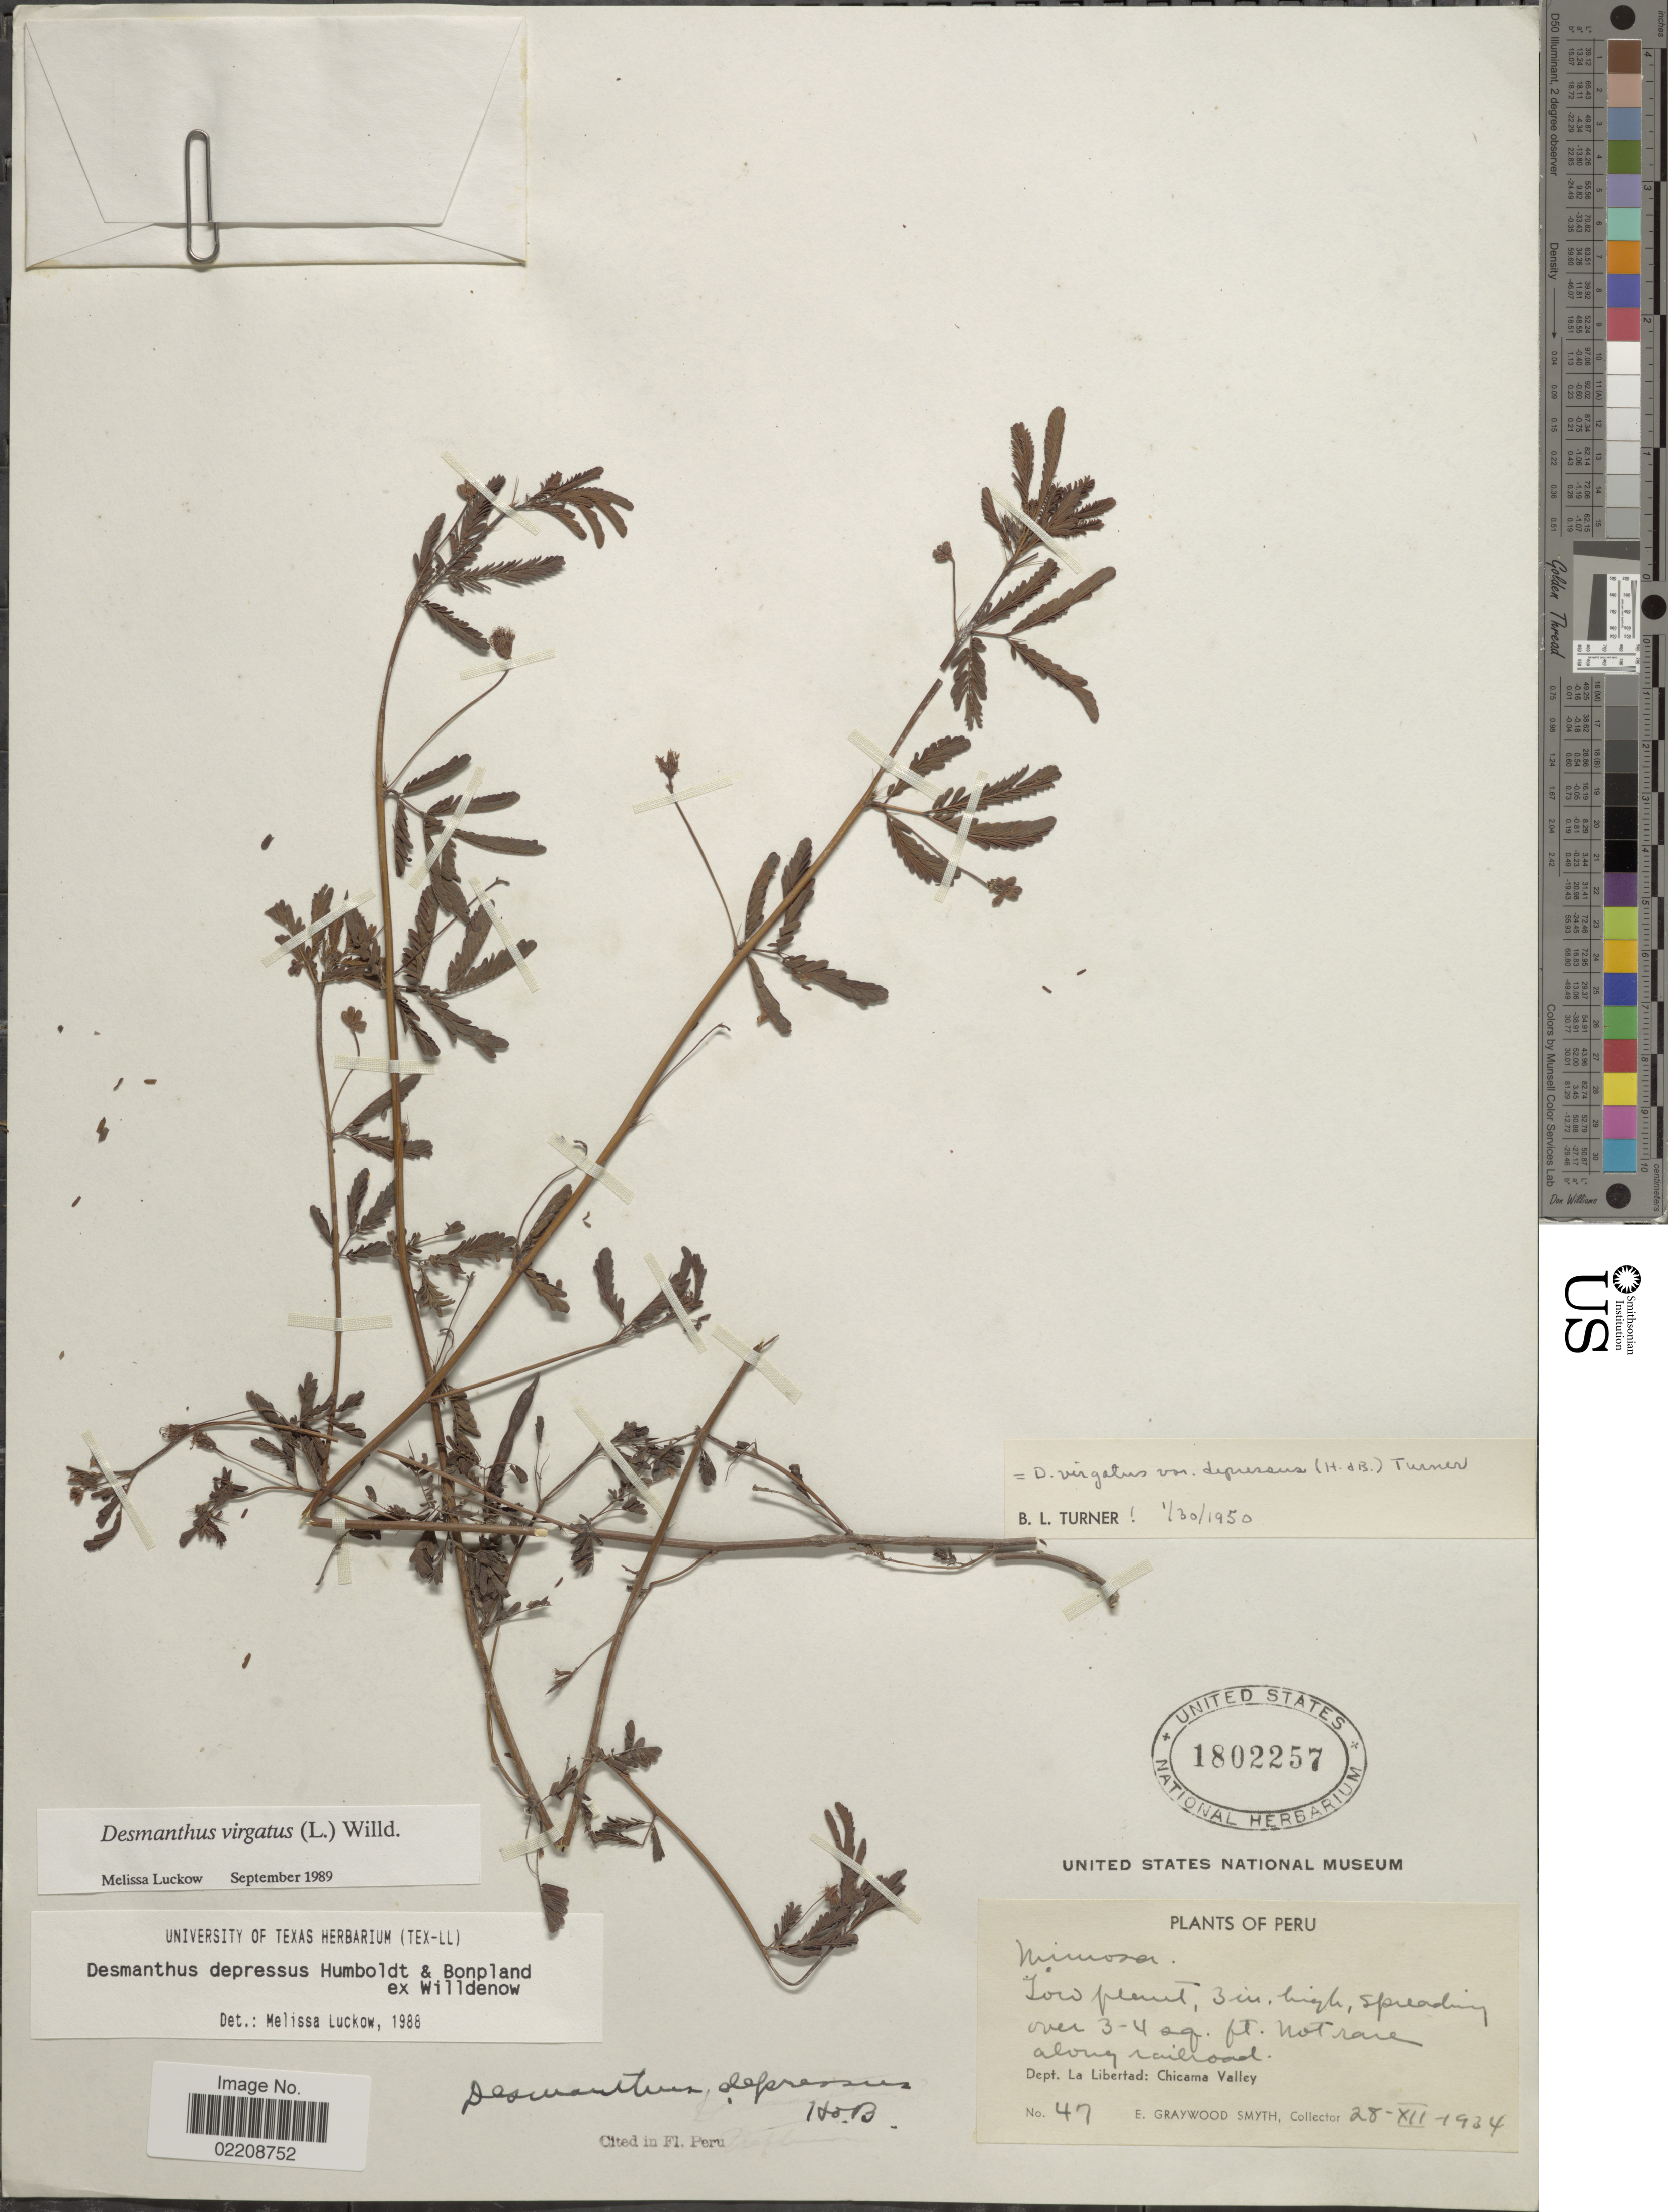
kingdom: Plantae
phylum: Tracheophyta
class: Magnoliopsida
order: Fabales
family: Fabaceae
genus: Desmanthus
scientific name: Desmanthus virgatus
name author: (L.) Willd.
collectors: E. G. Smyth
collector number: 47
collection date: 1934-12-28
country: Peru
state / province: La Libertad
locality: Chicama Valley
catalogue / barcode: US 1802257